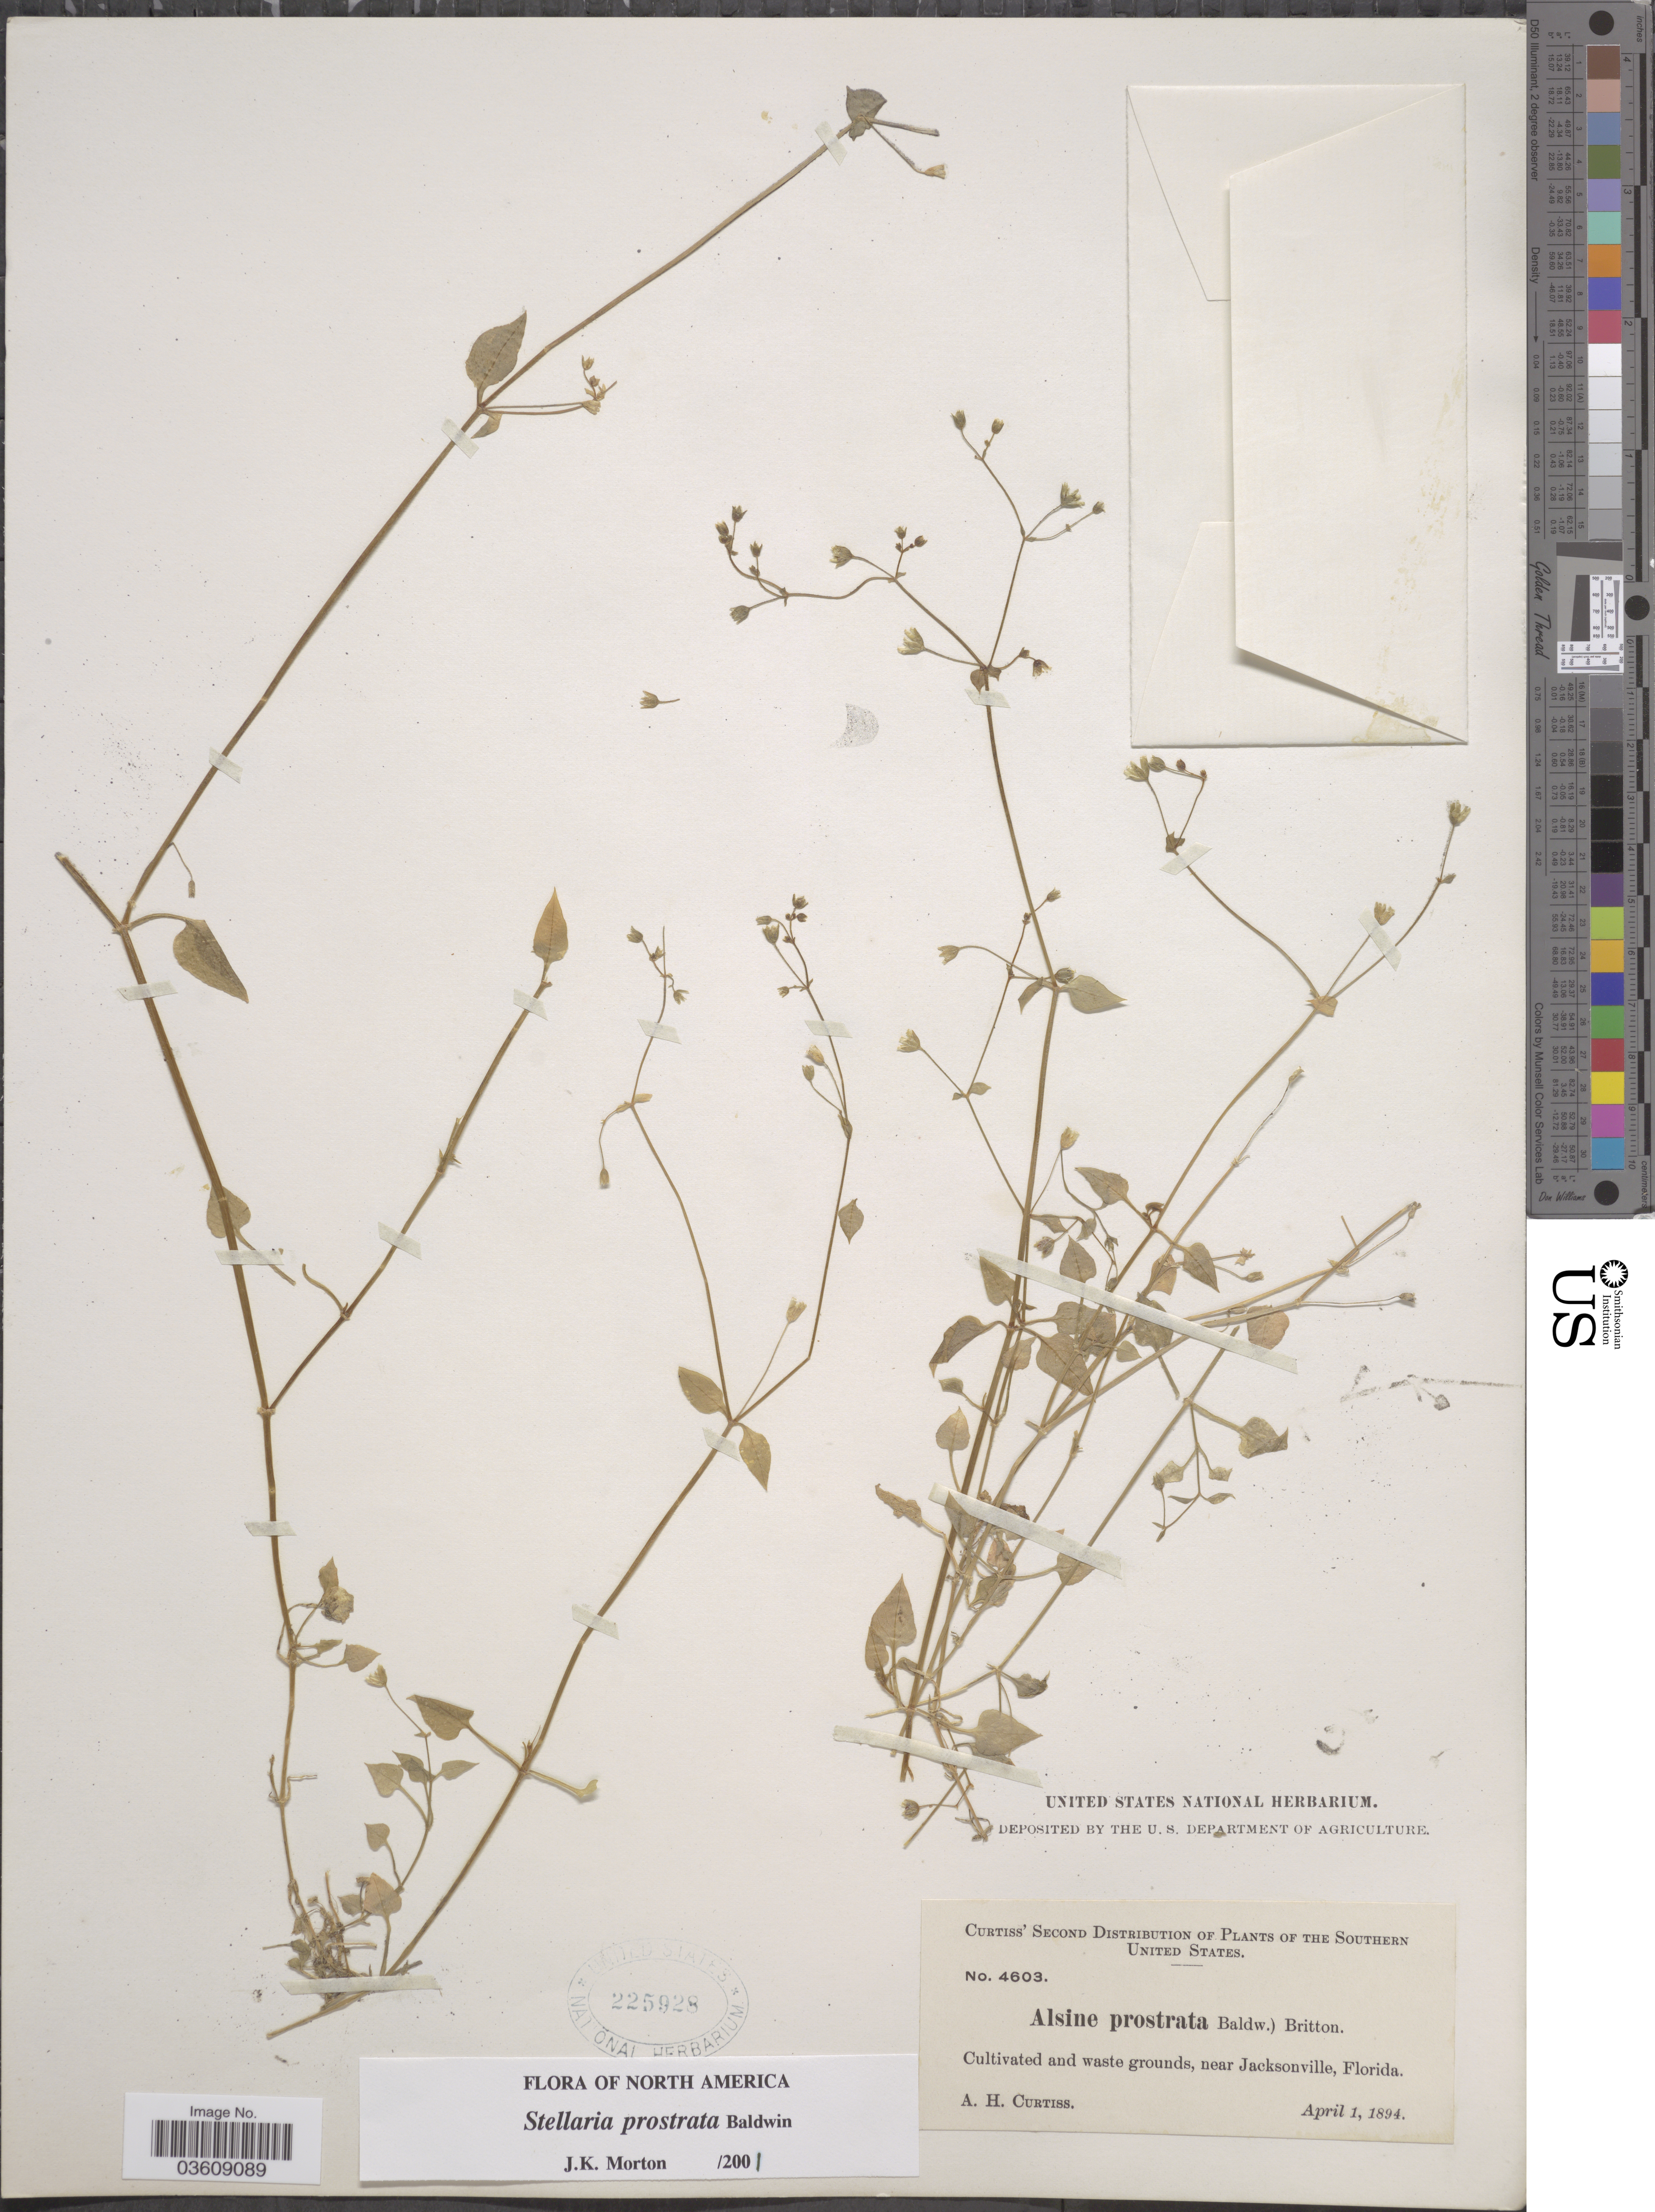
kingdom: Plantae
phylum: Tracheophyta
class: Magnoliopsida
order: Caryophyllales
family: Caryophyllaceae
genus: Stellaria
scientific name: Stellaria prostrata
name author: Baldwin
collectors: A. H. Curtiss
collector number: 4603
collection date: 1894-04-01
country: United States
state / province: Florida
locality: Southern United States. Near Jacksonville.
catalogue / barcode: US 225928